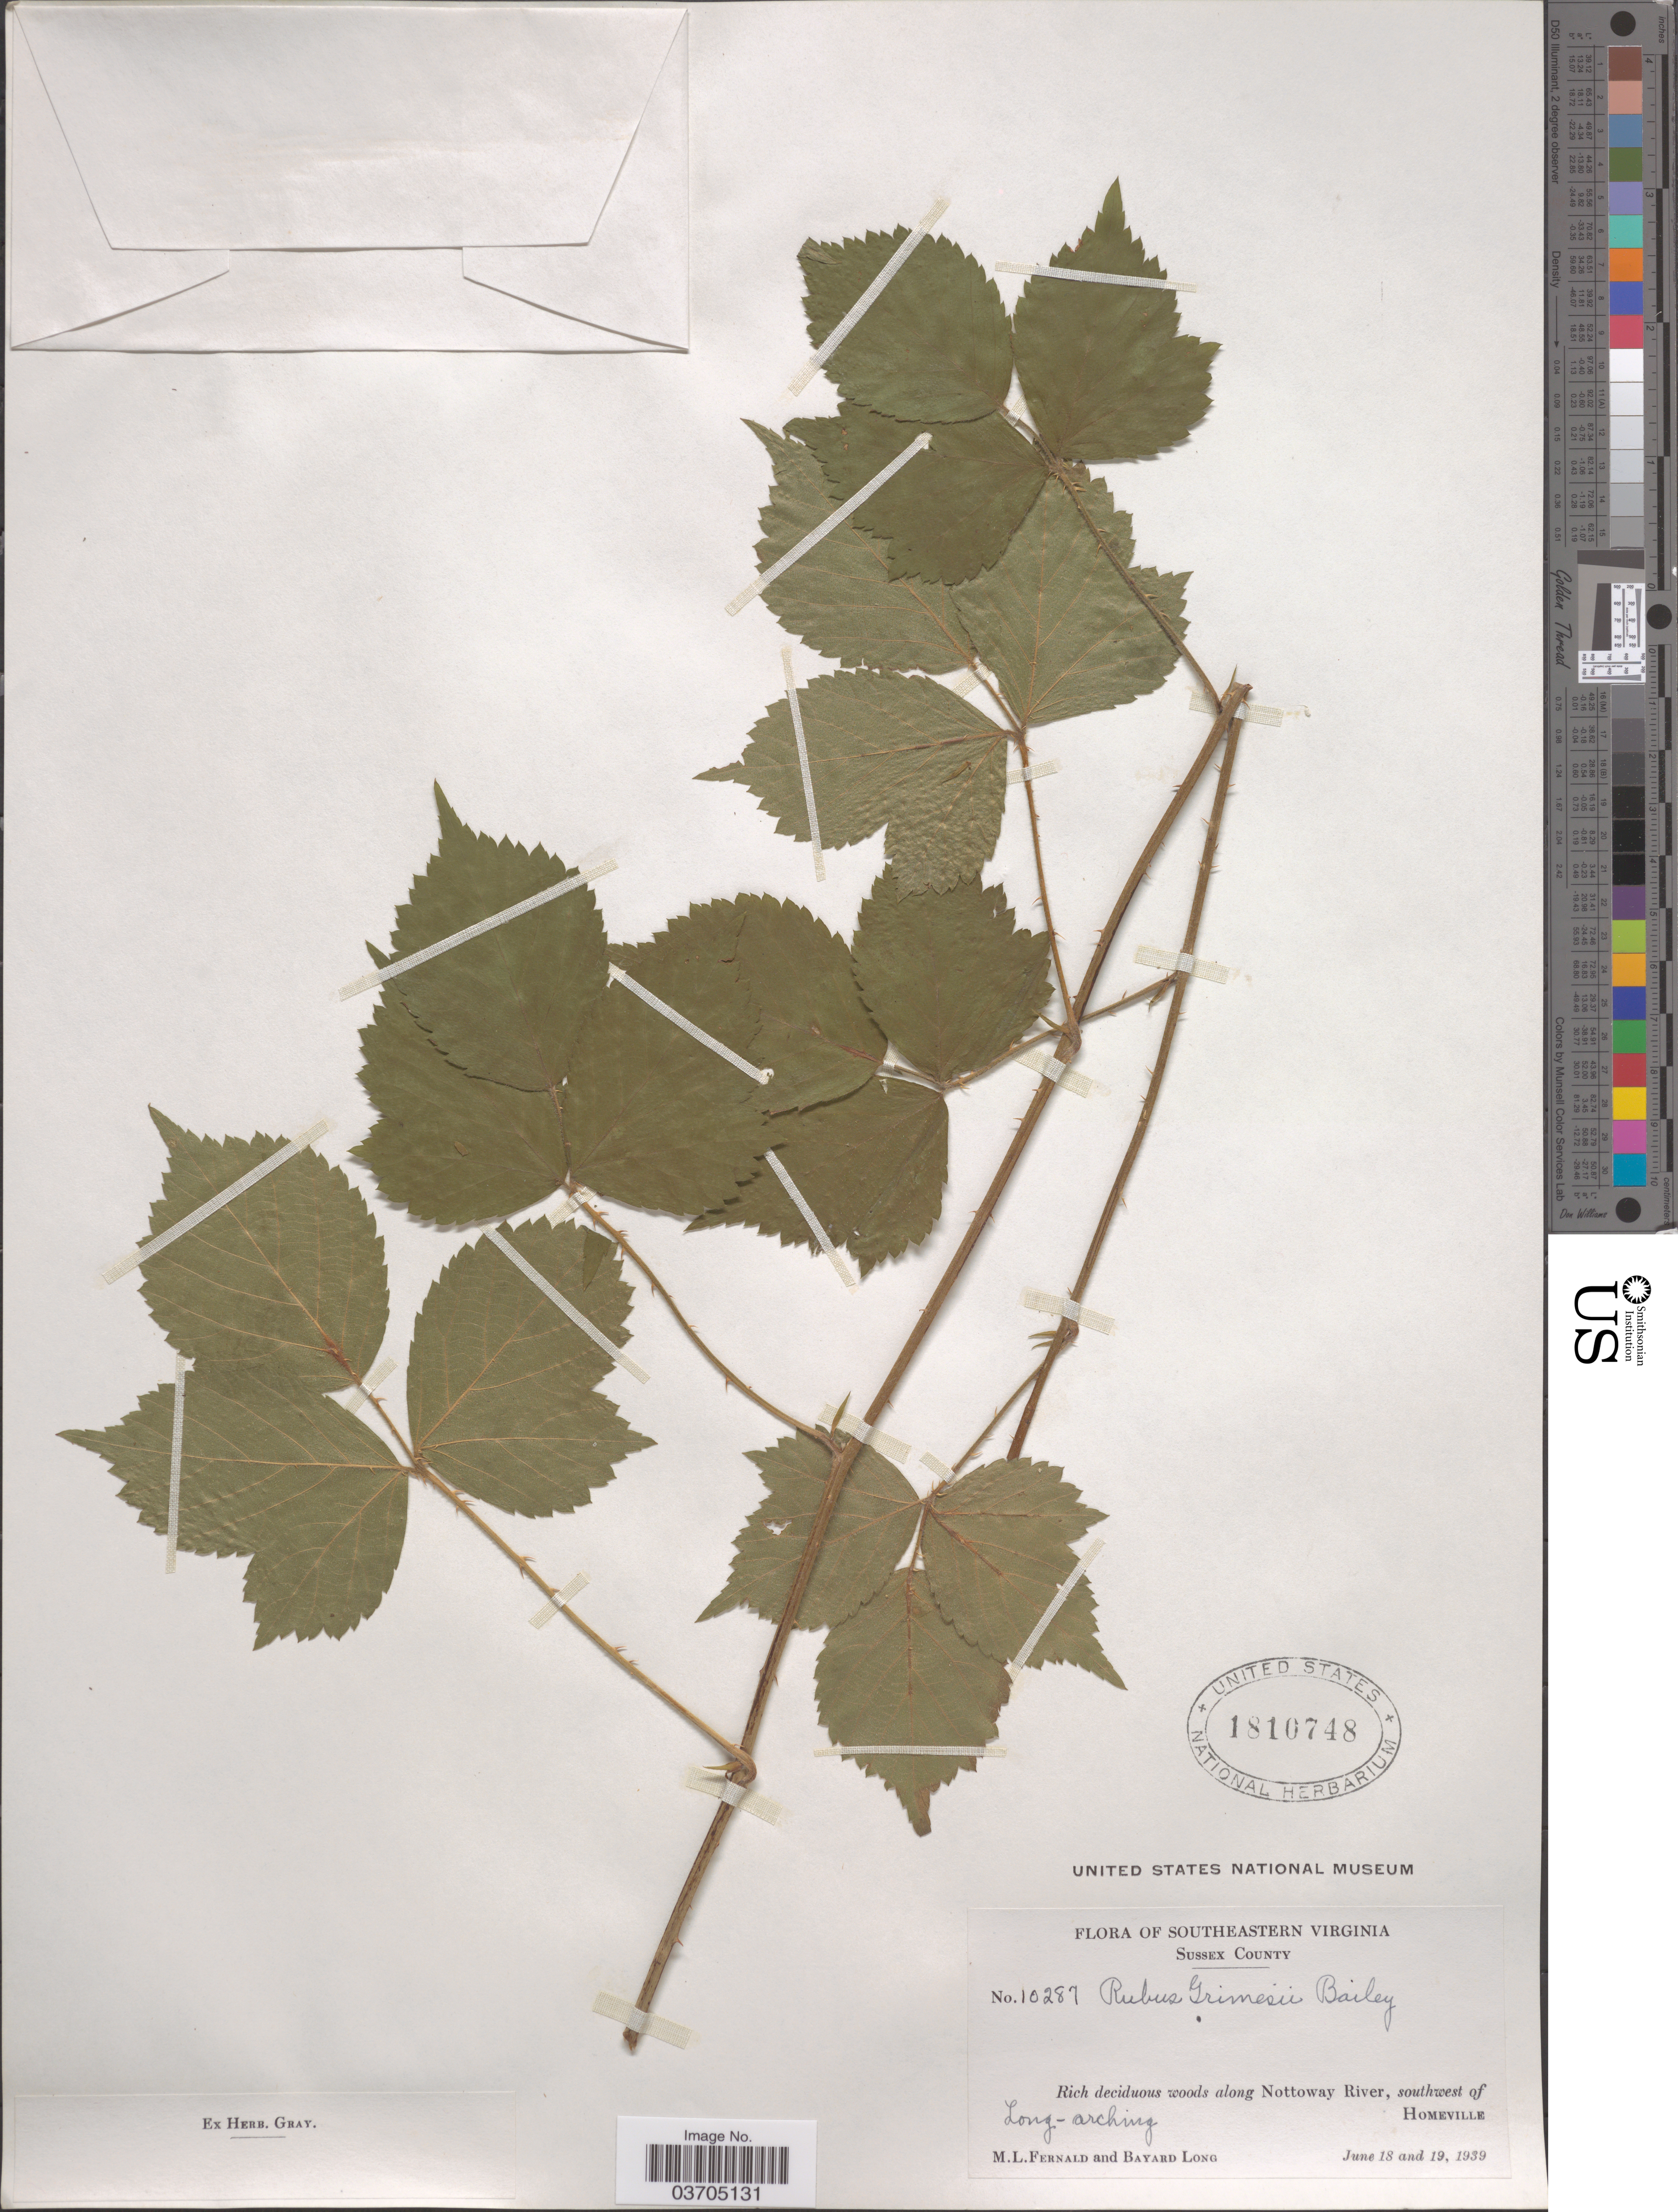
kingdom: Plantae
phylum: Tracheophyta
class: Magnoliopsida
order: Rosales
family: Rosaceae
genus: Rubus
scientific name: Rubus grimesii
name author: L.H. Bailey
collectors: M. L. Fernald & B. Long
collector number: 10287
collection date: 1939-06-18/1939-06-19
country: United States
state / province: Virginia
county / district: Sussex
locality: Southeastern Virginia. Sussex County. Along Nottoway River, southwest of Homeville.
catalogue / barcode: US 1810748